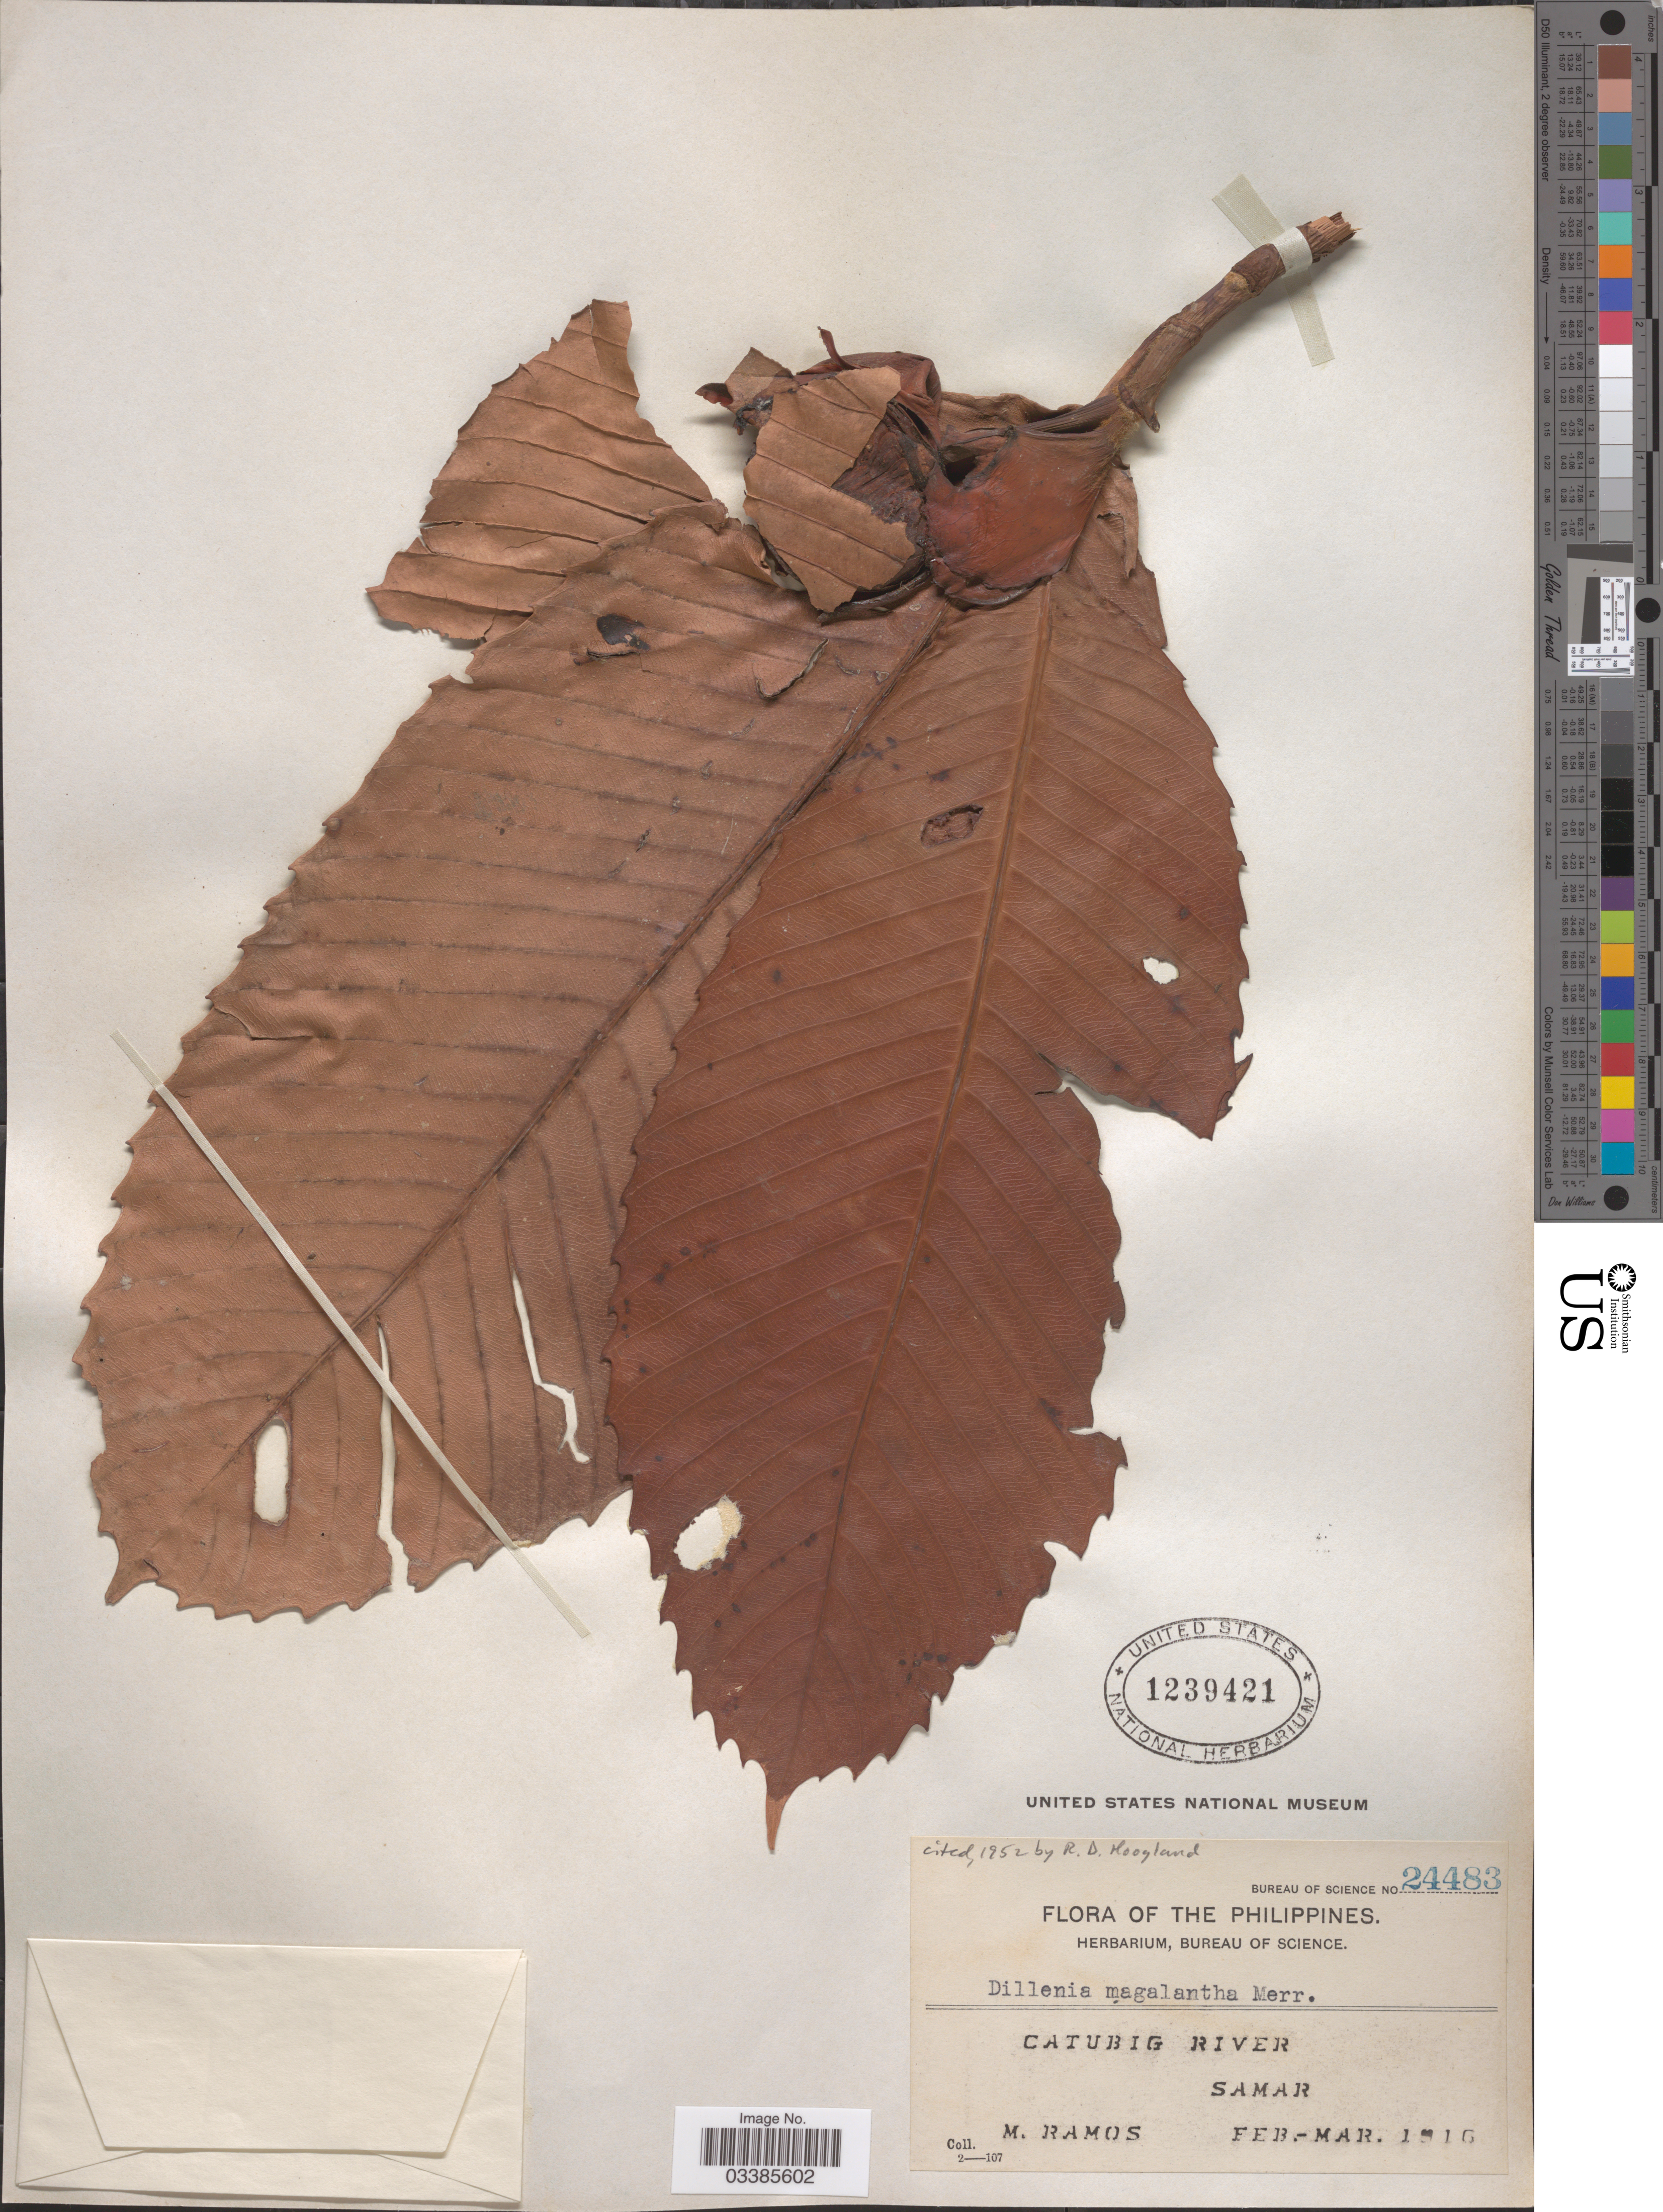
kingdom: Plantae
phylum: Tracheophyta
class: Magnoliopsida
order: Dilleniales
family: Dilleniaceae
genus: Dillenia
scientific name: Dillenia megalantha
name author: Merr.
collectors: M. Ramos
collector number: Bureau of Science 24483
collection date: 1916-02/1916-03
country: Philippines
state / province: Eastern Visayas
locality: Catubig River. Samar.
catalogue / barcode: US 1239421